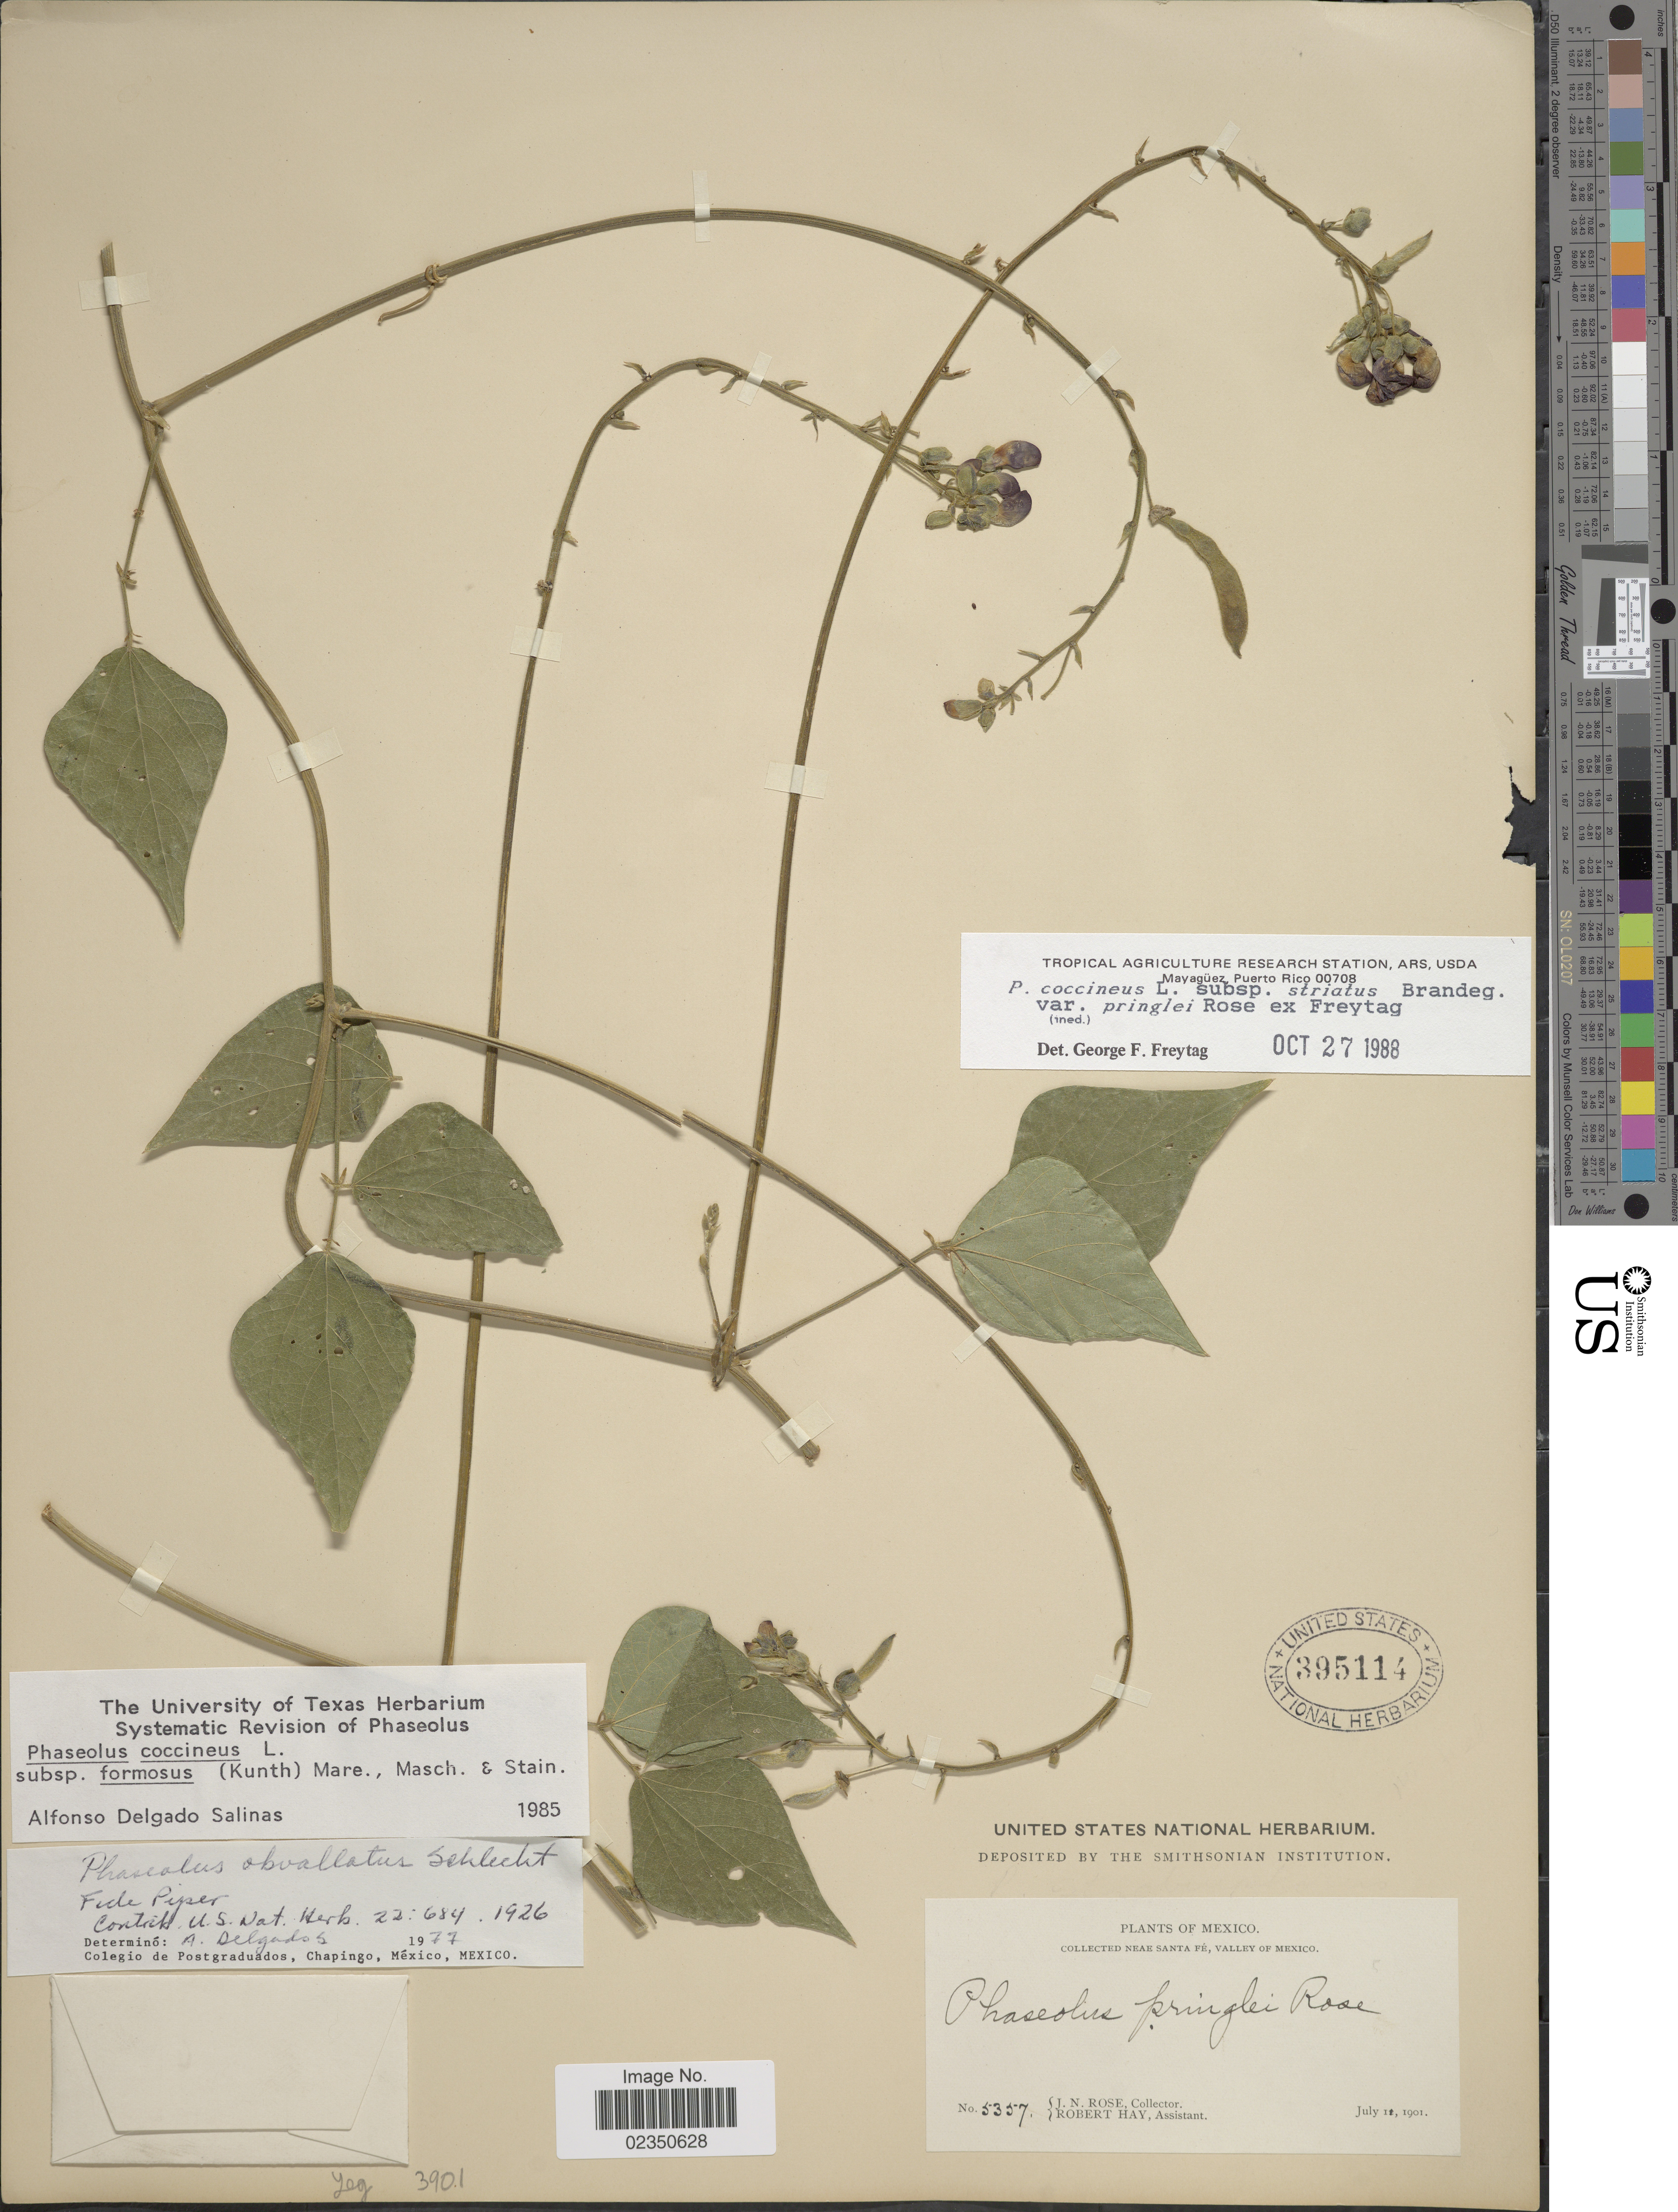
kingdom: Plantae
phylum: Tracheophyta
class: Magnoliopsida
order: Fabales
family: Fabaceae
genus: Phaseolus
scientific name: Phaseolus coccineus var. pringlei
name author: Rose ex Freytag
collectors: J. N. Rose & R. Hay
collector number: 5357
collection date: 1901-07-11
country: Mexico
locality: Near Santa Fe, Valley of Mexico.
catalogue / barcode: US 395114